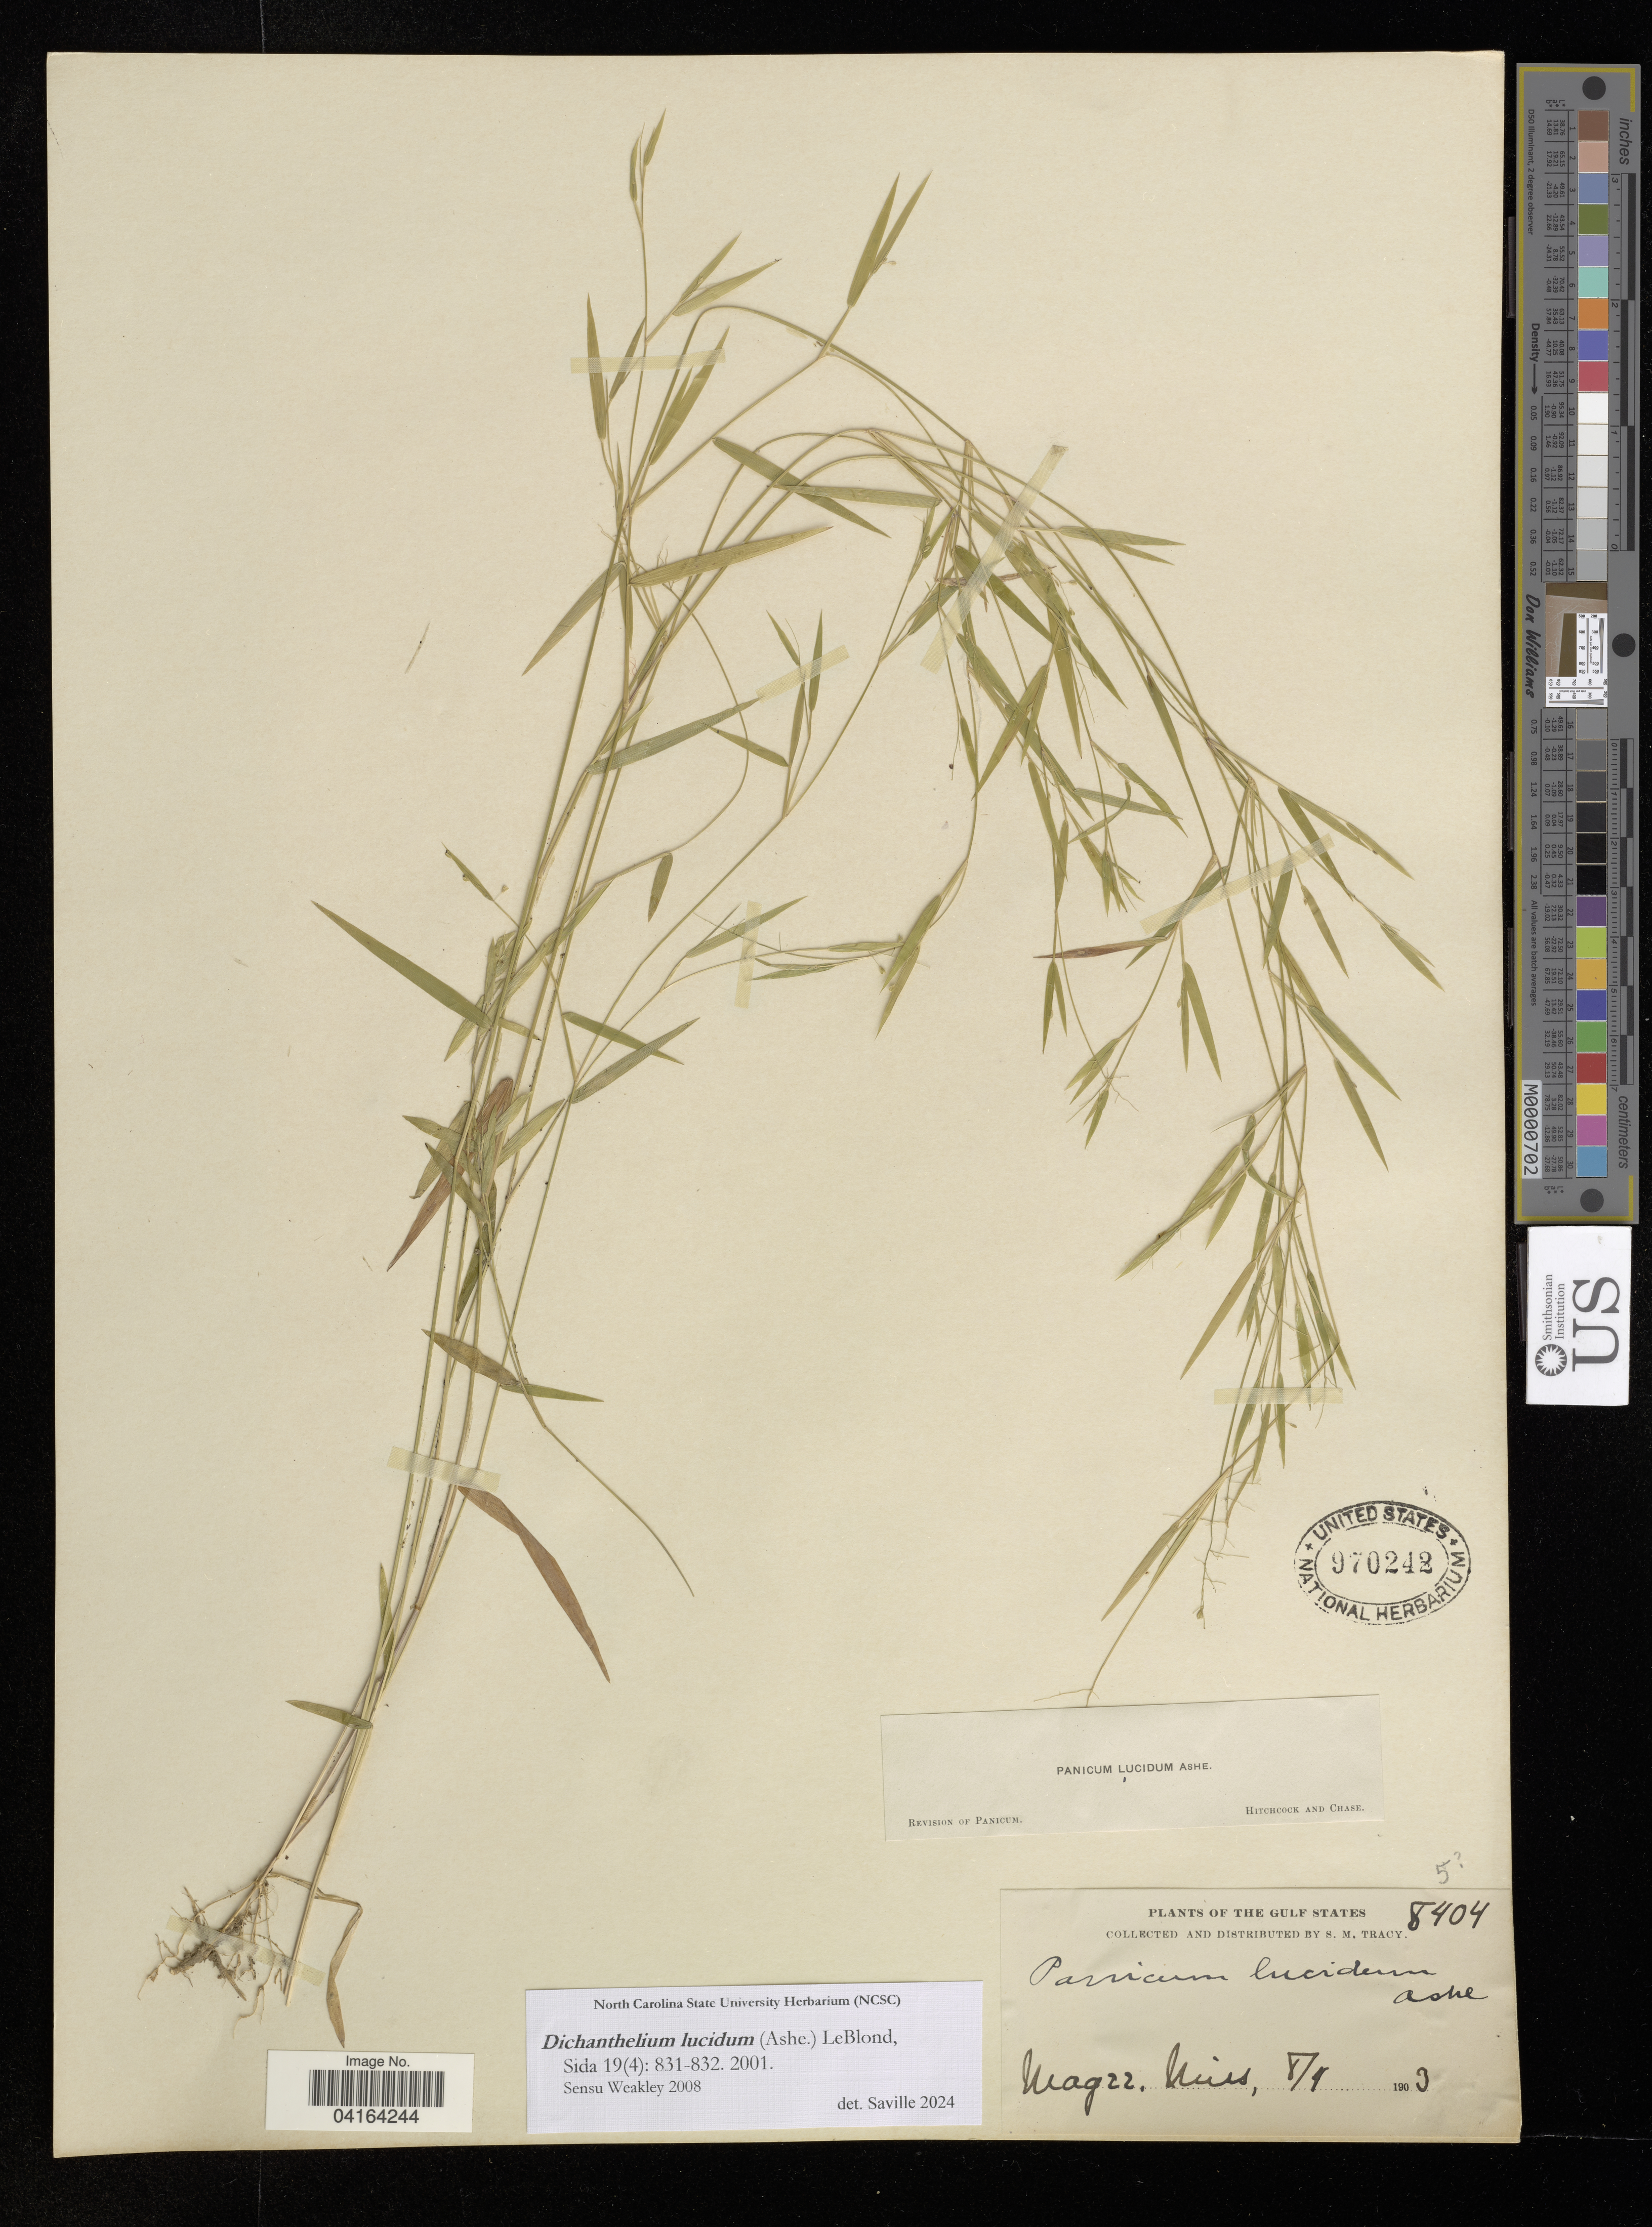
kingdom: Plantae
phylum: Tracheophyta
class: Liliopsida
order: Poales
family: Poaceae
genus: Dichanthelium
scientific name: Dichanthelium lucidum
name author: (Ashe) LeBlond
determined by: Saville, A. C., (NCSC), North Carolina State University (UNITED STATES)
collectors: S. M. Tracy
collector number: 8404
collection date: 1903-05-22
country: United States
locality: The Gulf States.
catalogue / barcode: US 970242